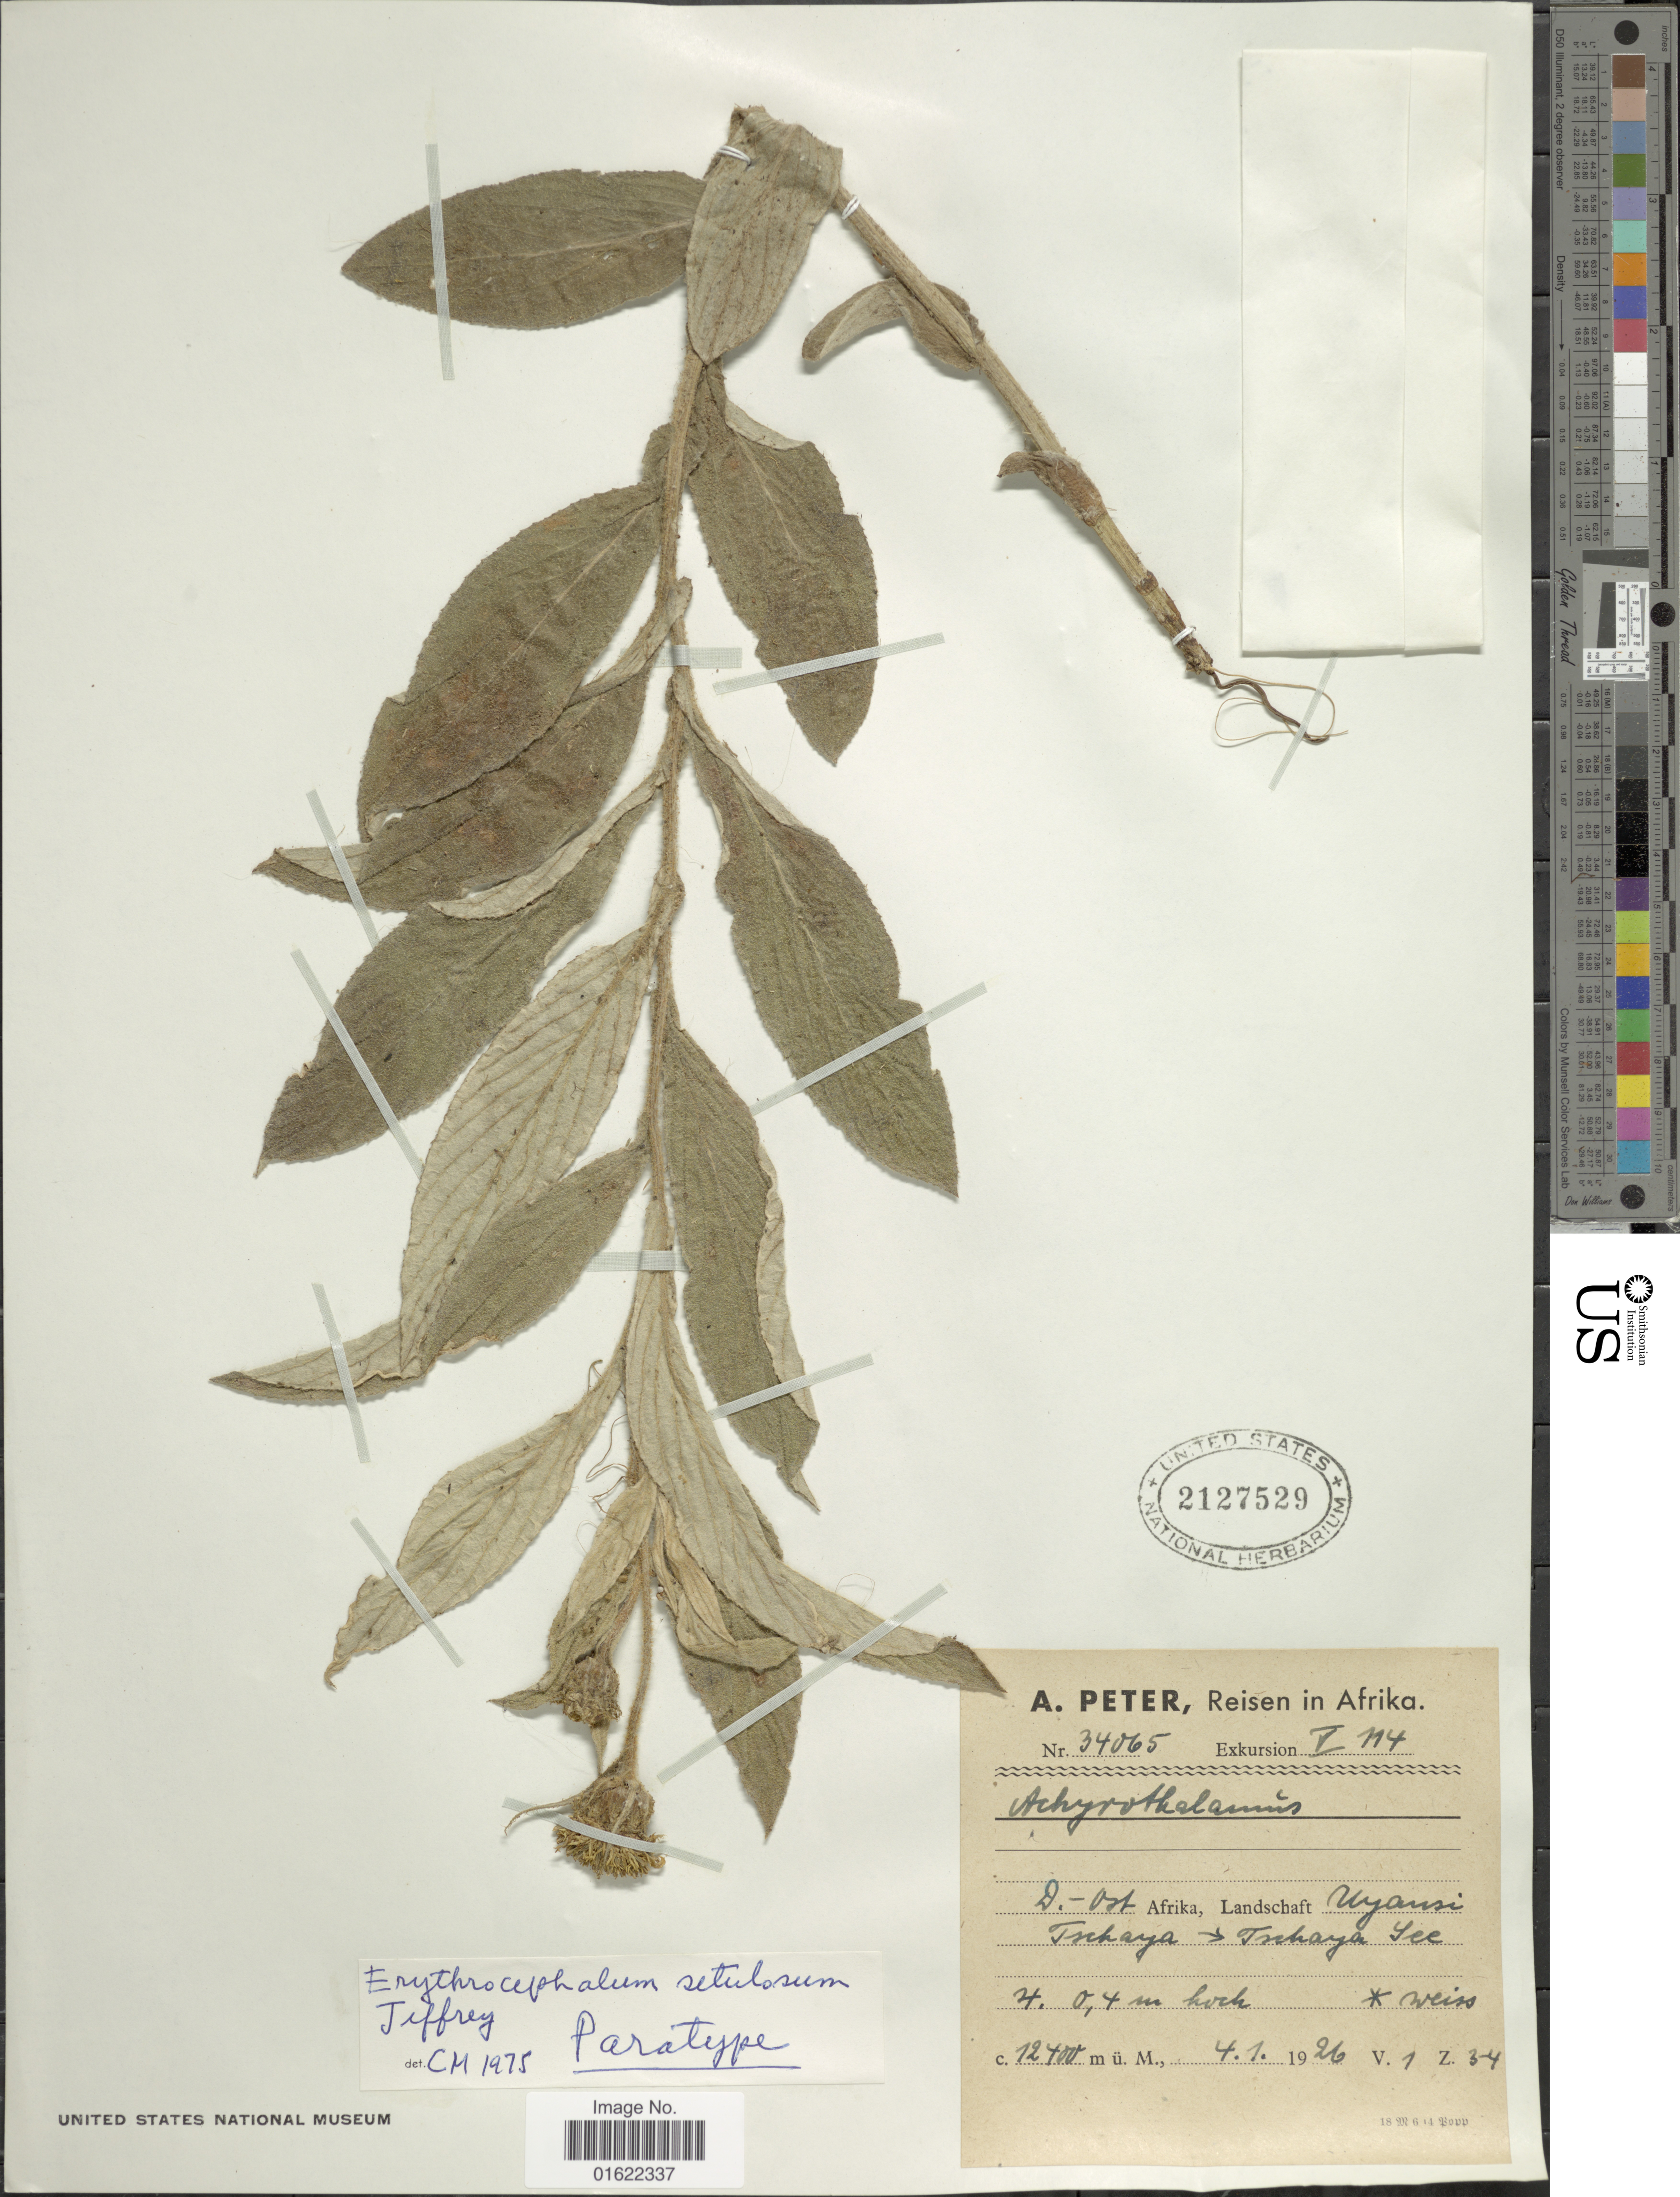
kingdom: Plantae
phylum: Tracheophyta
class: Magnoliopsida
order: Asterales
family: Asteraceae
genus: Erythrocephalum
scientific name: Erythrocephalum setulosum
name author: C. Jeffrey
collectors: A. Peter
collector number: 34065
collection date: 1926-01-04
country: Tanzania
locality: D-ost Afrka, Landschaft Uyansi, Tschaya - Tschaya Yec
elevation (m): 12400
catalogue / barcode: US 2127529